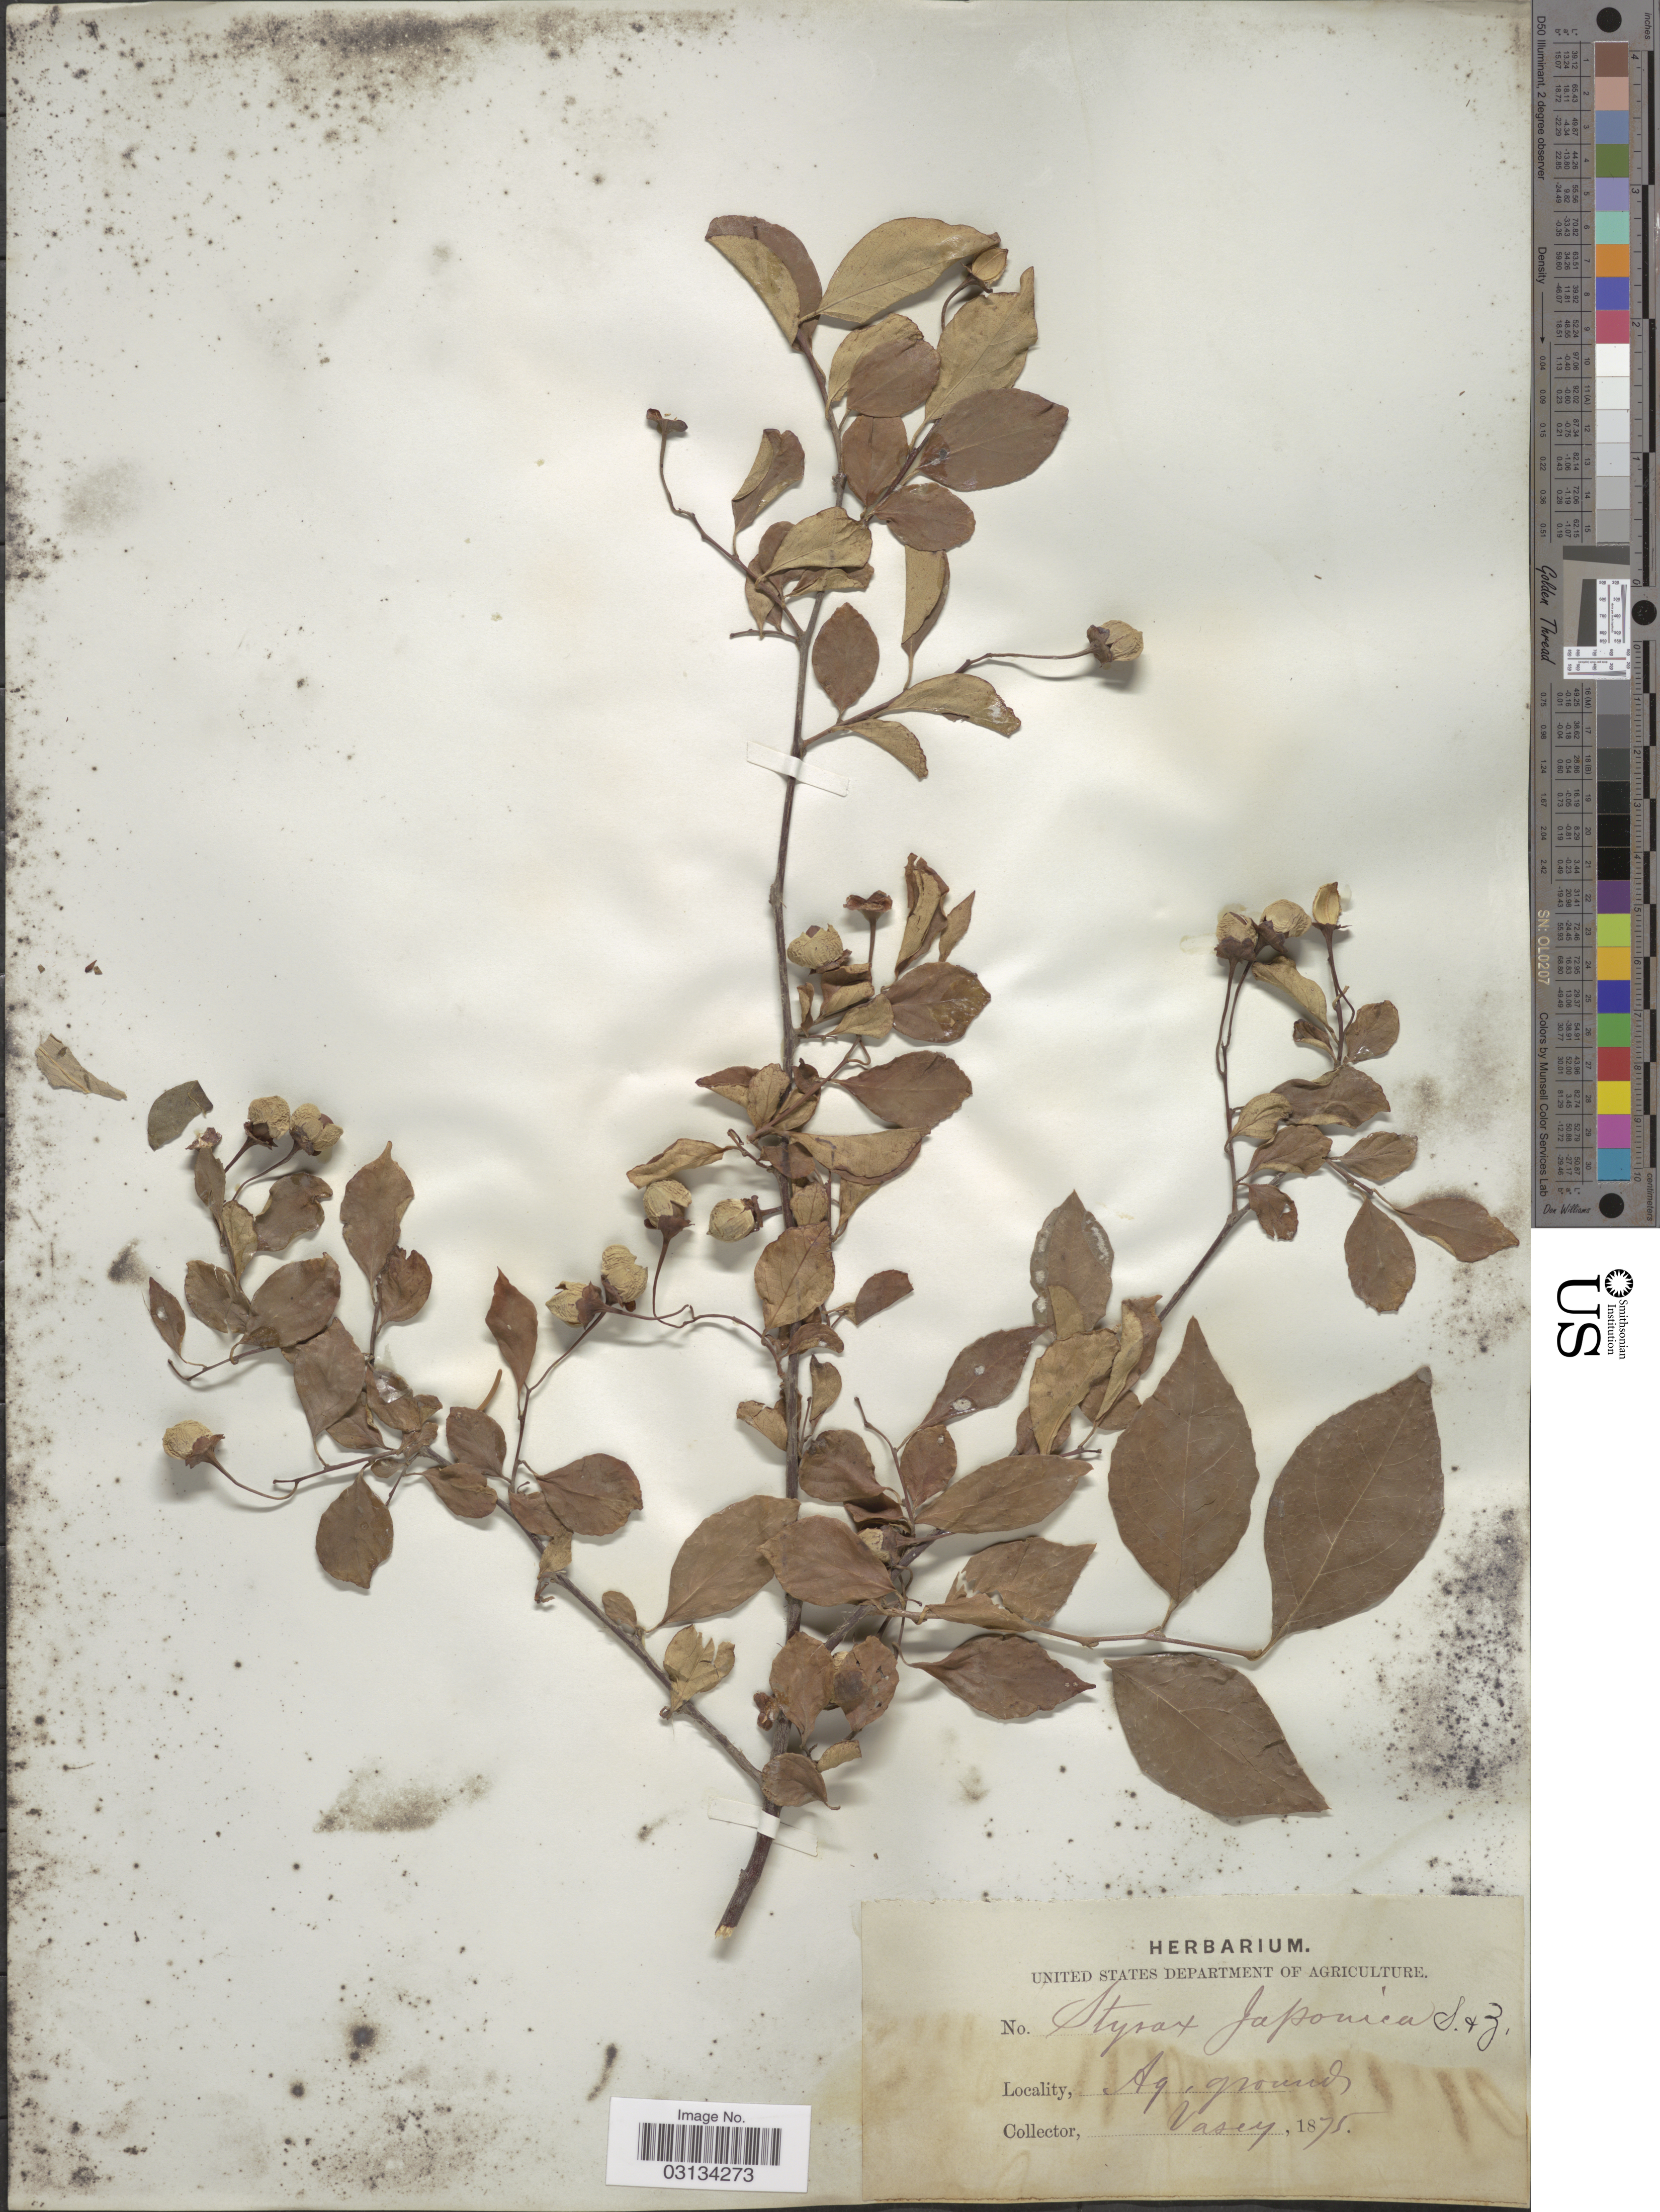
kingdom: Plantae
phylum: Tracheophyta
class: Magnoliopsida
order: Ericales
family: Styracaceae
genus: Styrax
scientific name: Styrax japonicus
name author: Siebold & Zucc.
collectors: Vasey, --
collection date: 1875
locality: Ag. grounds.